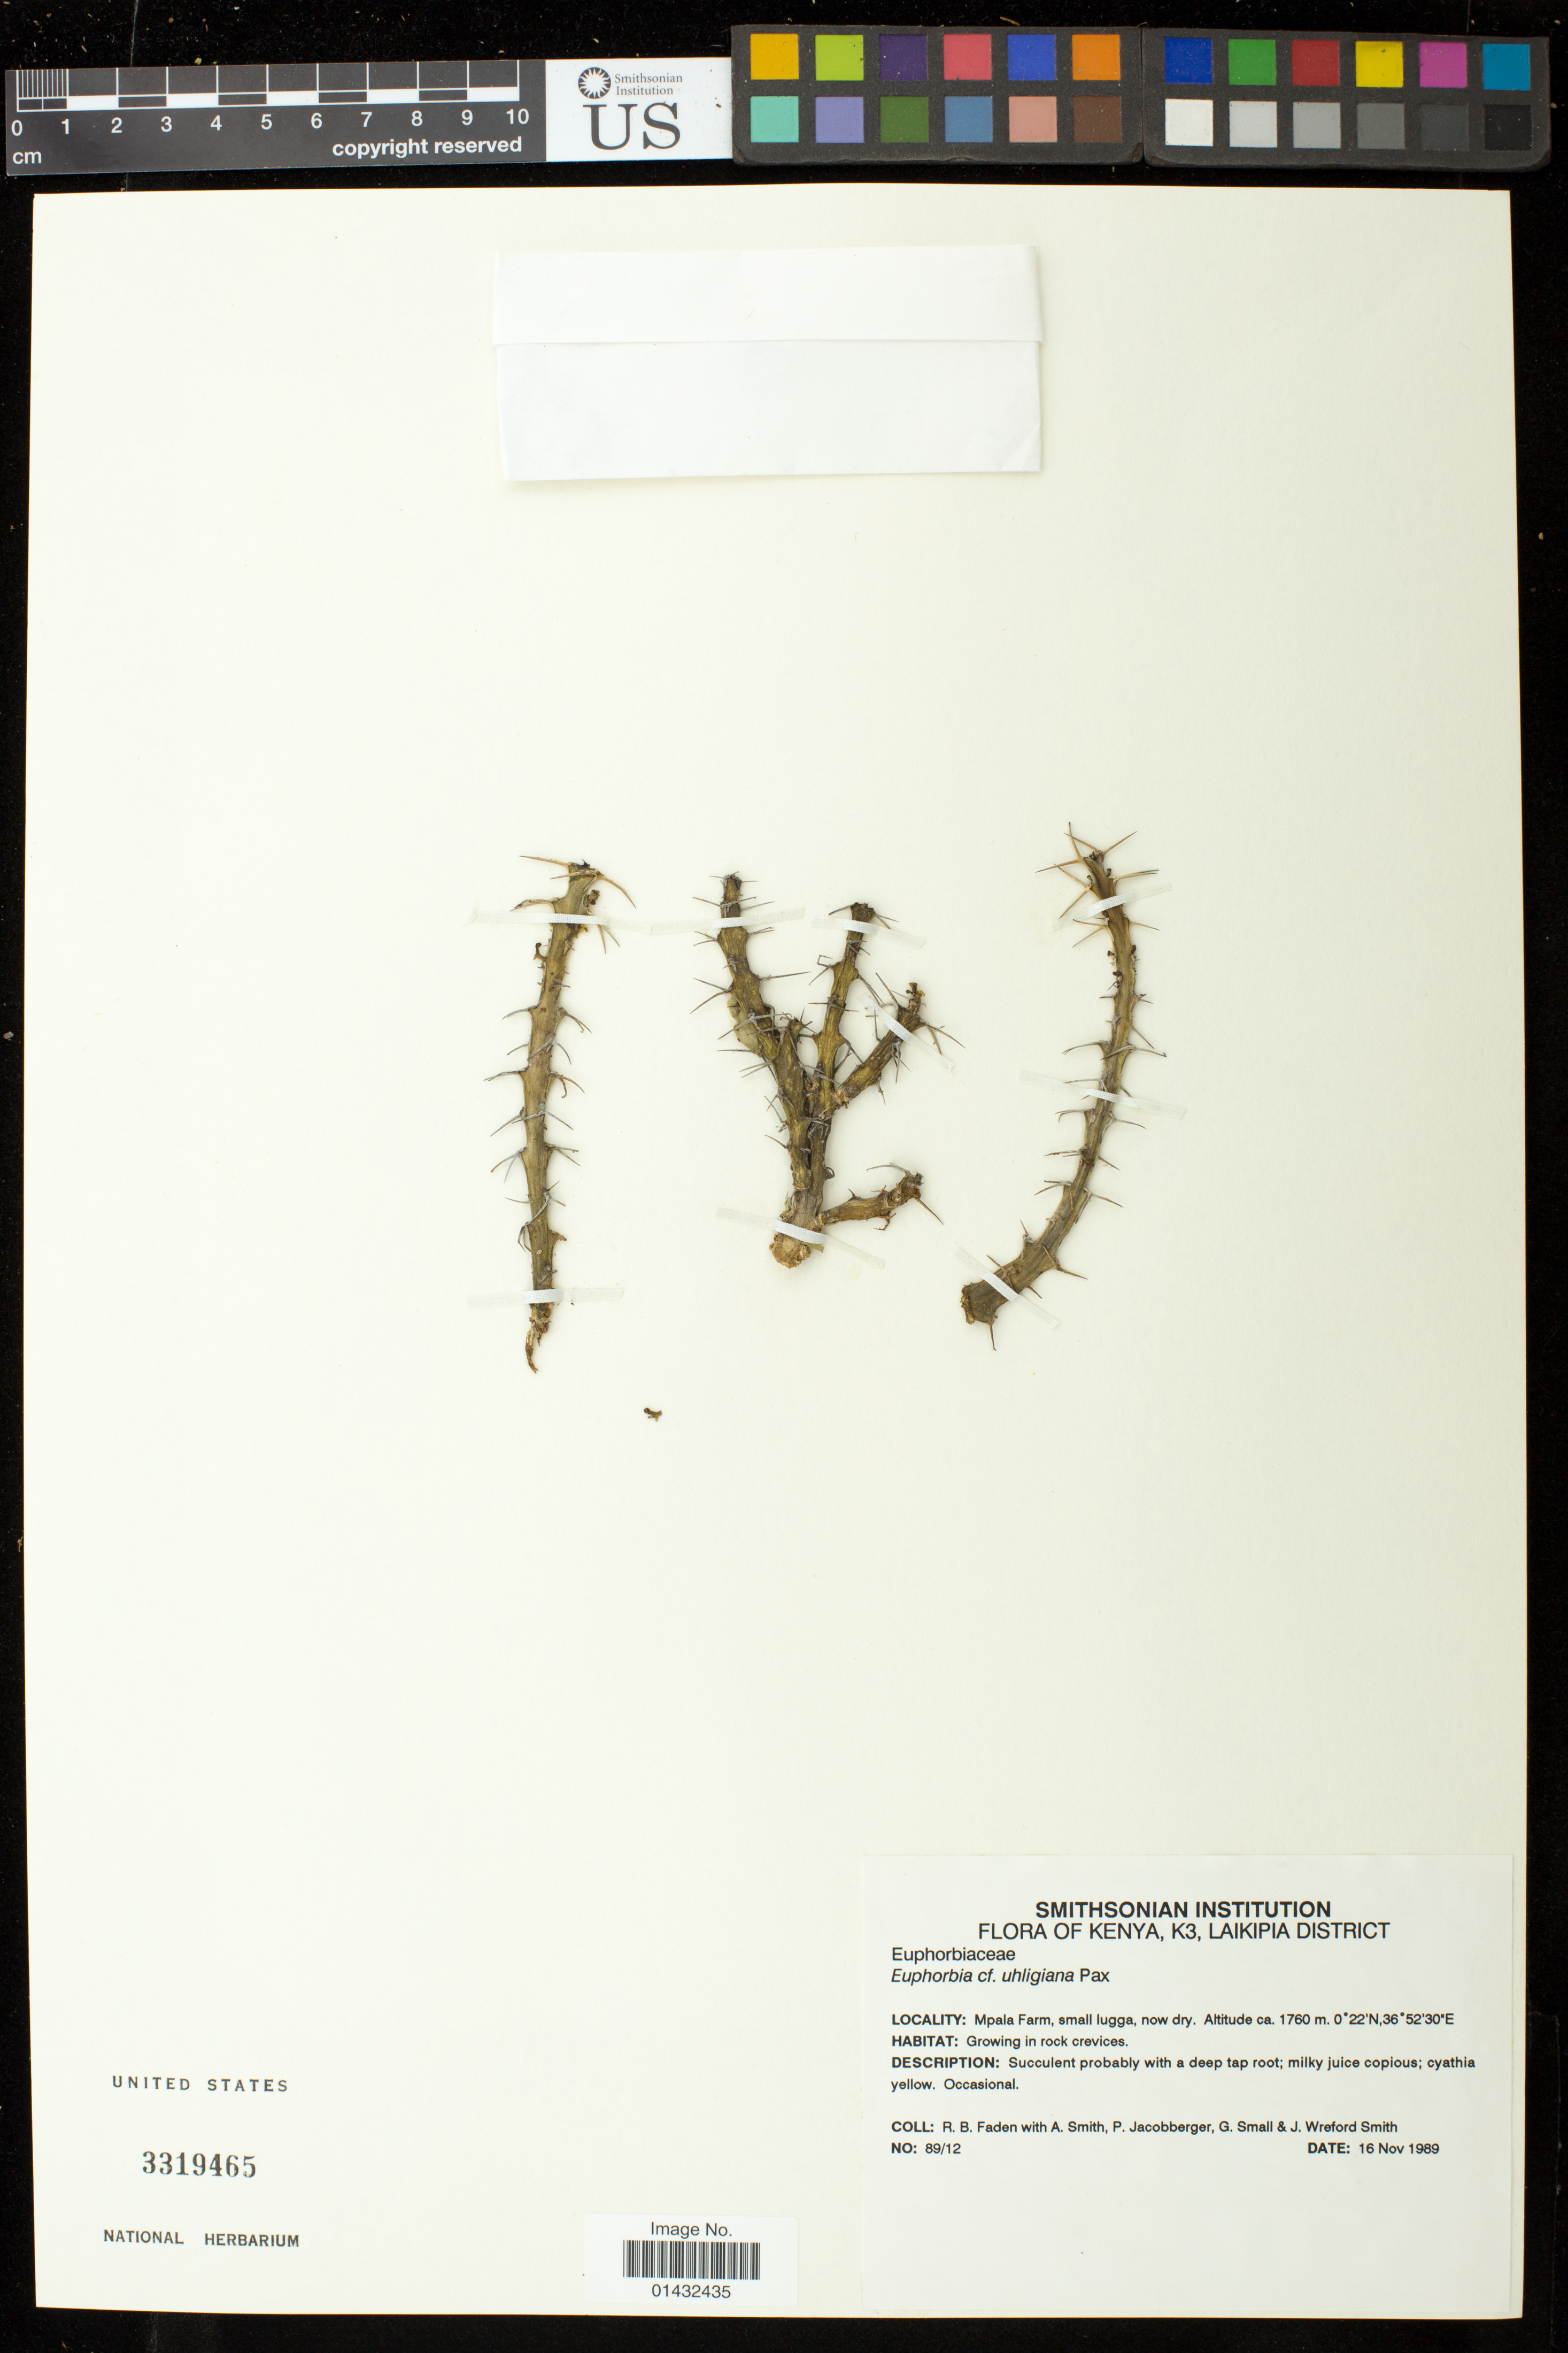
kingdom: Plantae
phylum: Tracheophyta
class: Magnoliopsida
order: Malpighiales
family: Euphorbiaceae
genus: Euphorbia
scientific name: Euphorbia uhligiana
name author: Pax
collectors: R. B. Faden, A. Smith, P. Jacobberger, G. Small & J. W. Smith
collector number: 89/12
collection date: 1989-11-16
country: Kenya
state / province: Laikipia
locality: Mpala Farm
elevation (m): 1760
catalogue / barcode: US 3319465